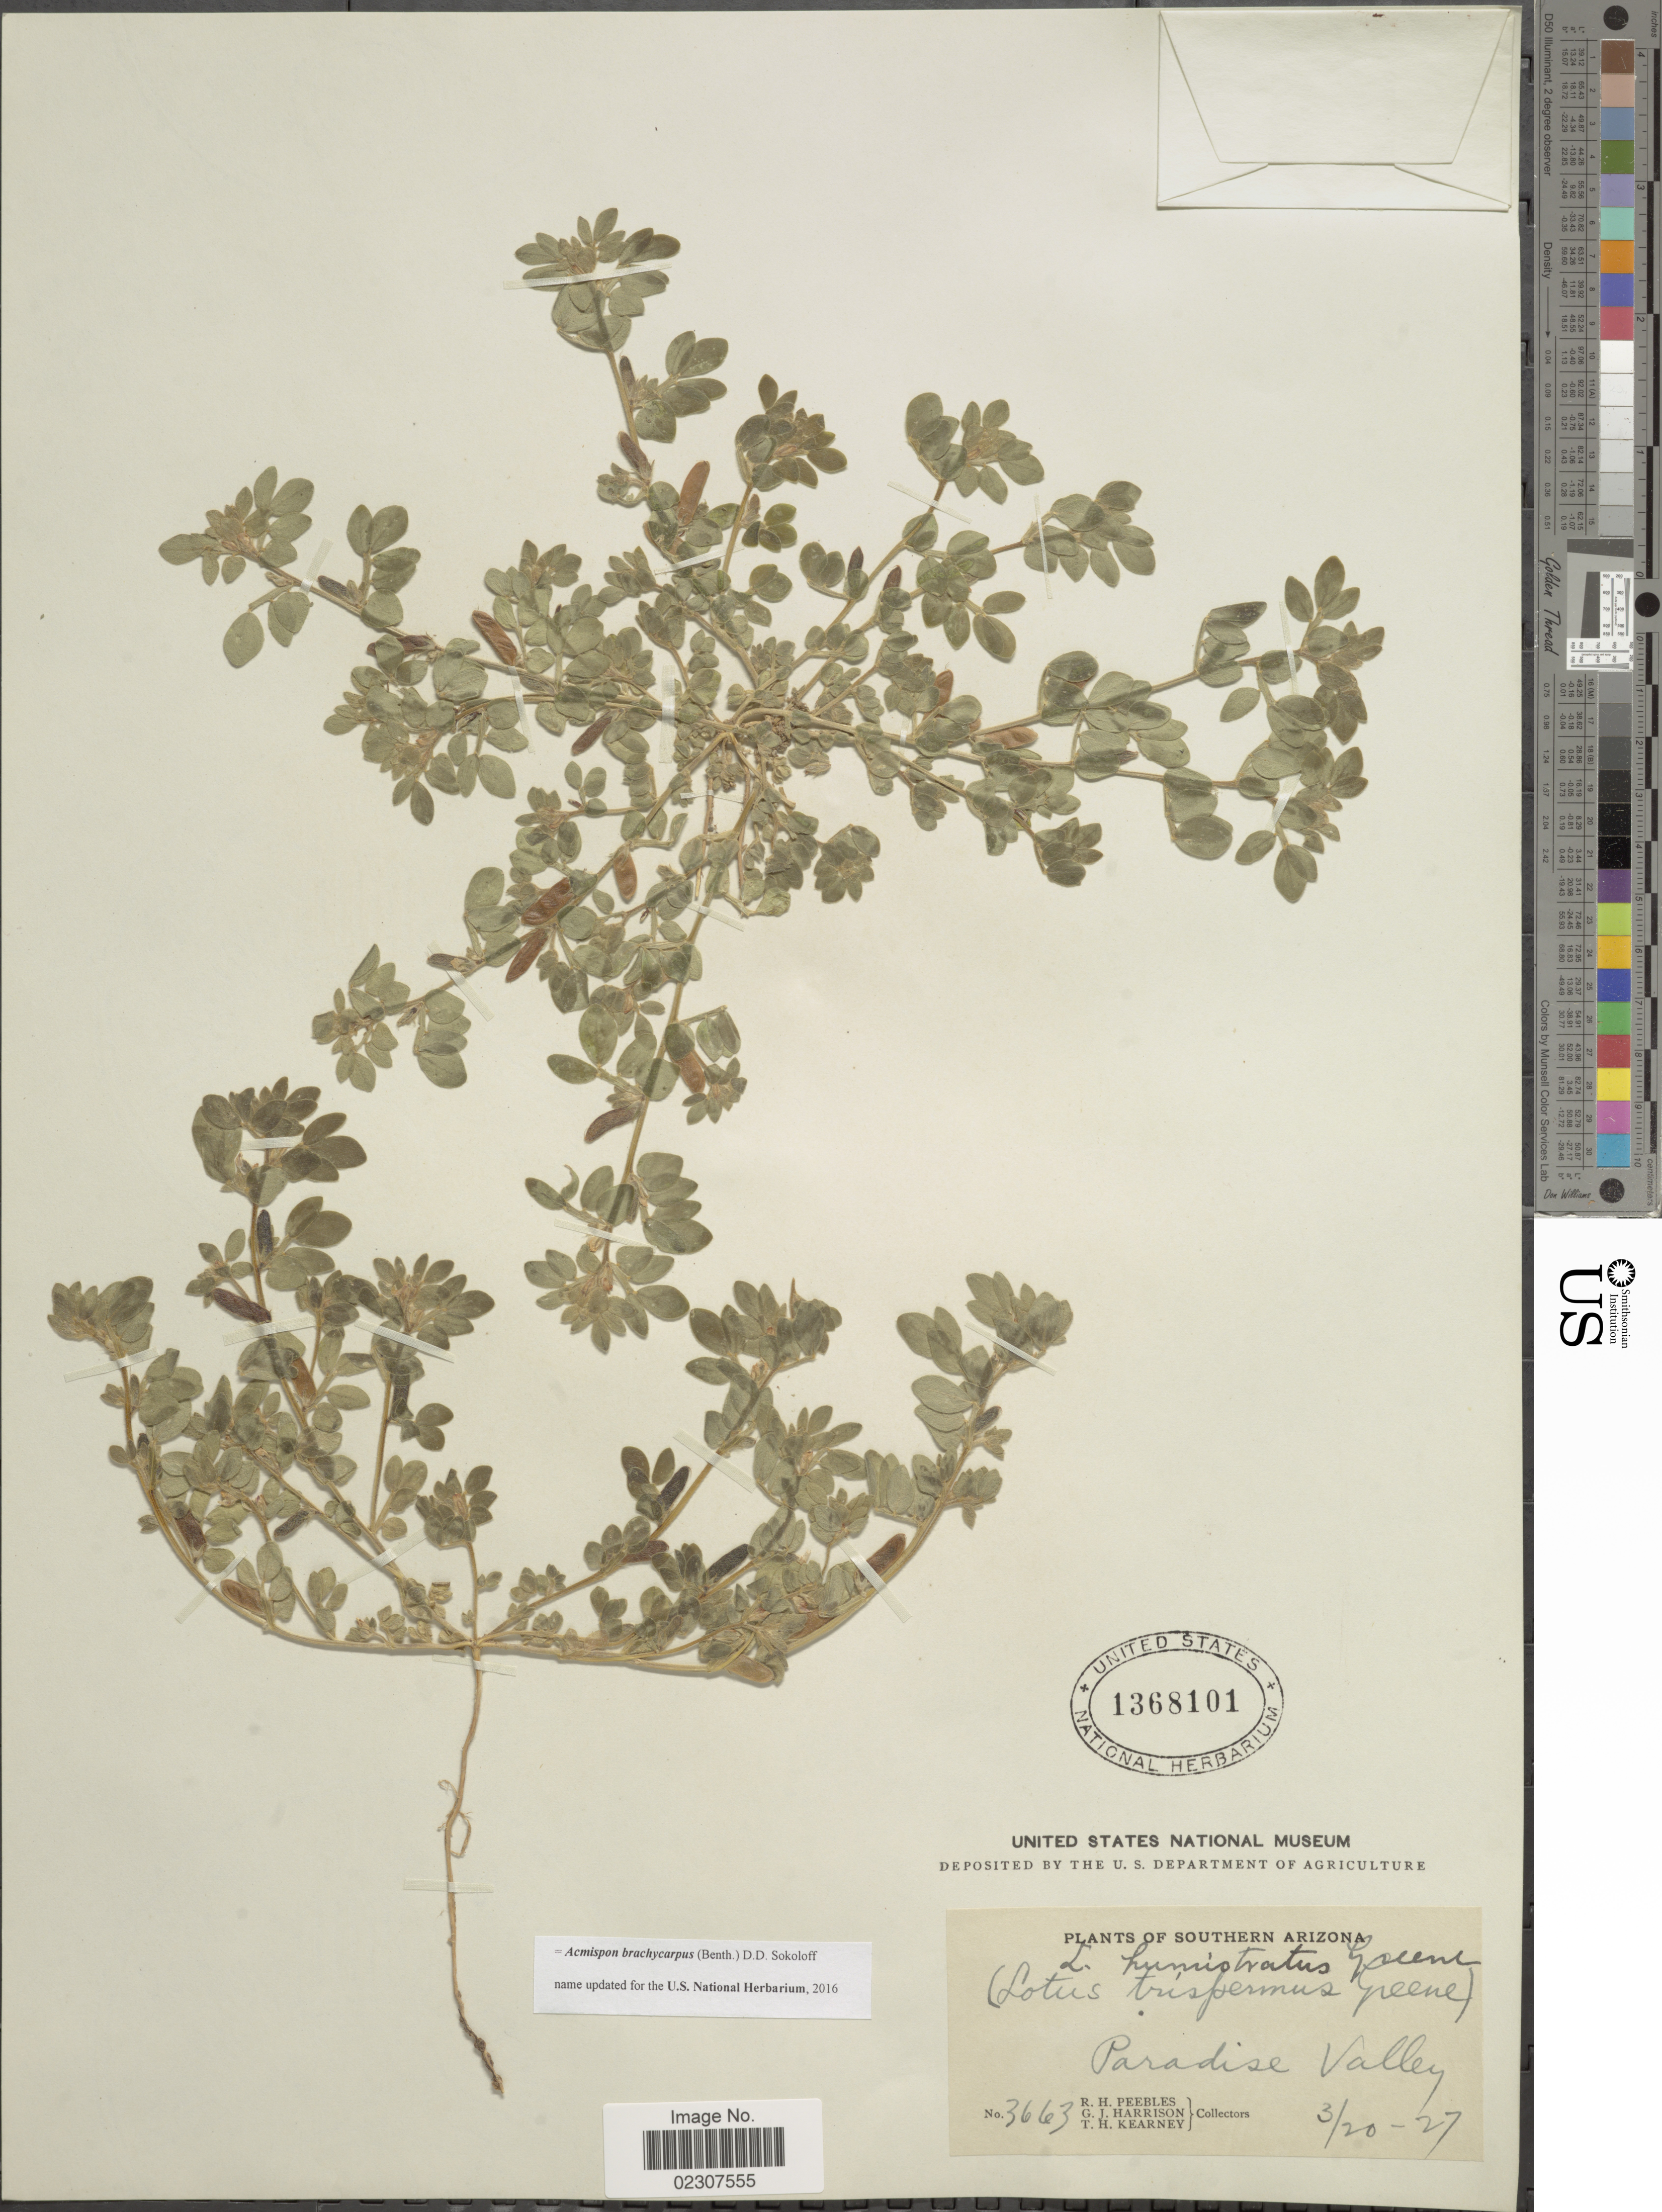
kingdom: Plantae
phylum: Tracheophyta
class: Magnoliopsida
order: Fabales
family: Fabaceae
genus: Acmispon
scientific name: Acmispon brachycarpus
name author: (Benth.) D.D. Sokoloff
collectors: R. H. Peebles, G. J. Harrison & T. H. Kearney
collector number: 3663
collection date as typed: Transcribed d/m/y: 20/3/27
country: United States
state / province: Arizona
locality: Southern Arizona, Paradise Valley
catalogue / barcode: US 1368101